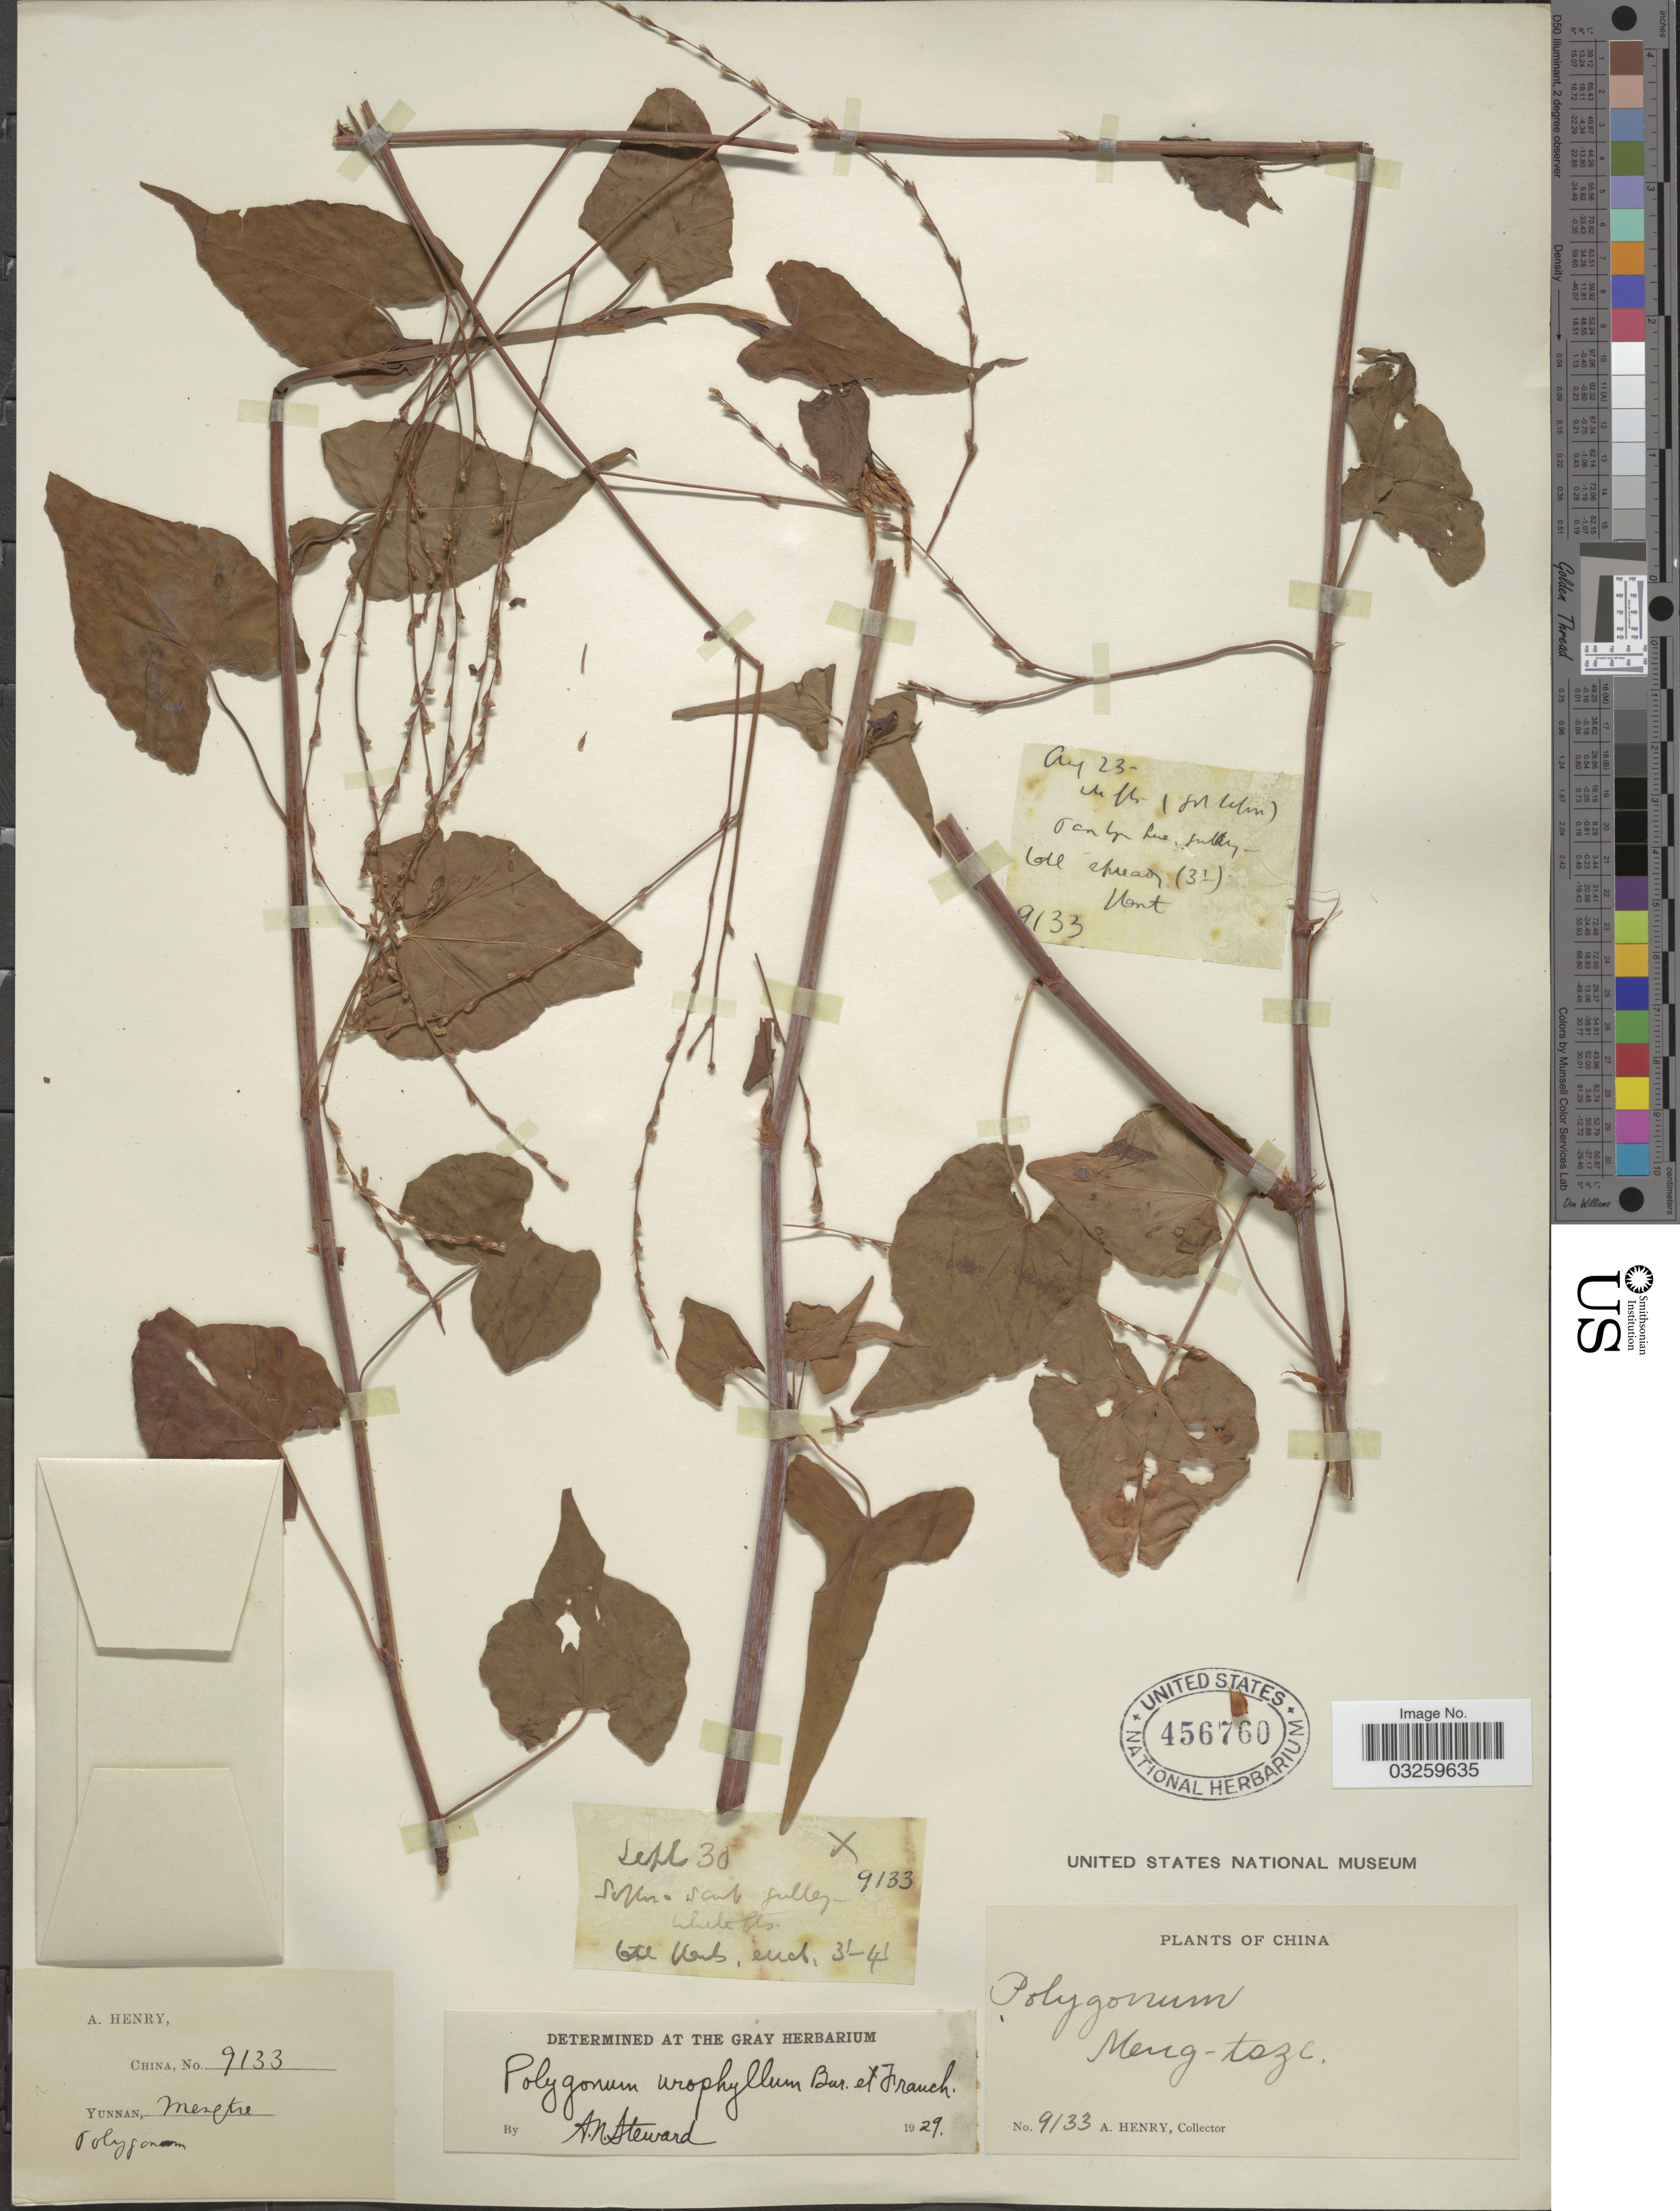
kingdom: Plantae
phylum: Tracheophyta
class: Magnoliopsida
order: Caryophyllales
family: Polygonaceae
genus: Polygonum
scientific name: Polygonum urophyllum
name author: Bureau & Franch.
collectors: A. Henry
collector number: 9133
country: China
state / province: Yunnan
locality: Mengtze. Meng-tsze.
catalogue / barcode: US 456760